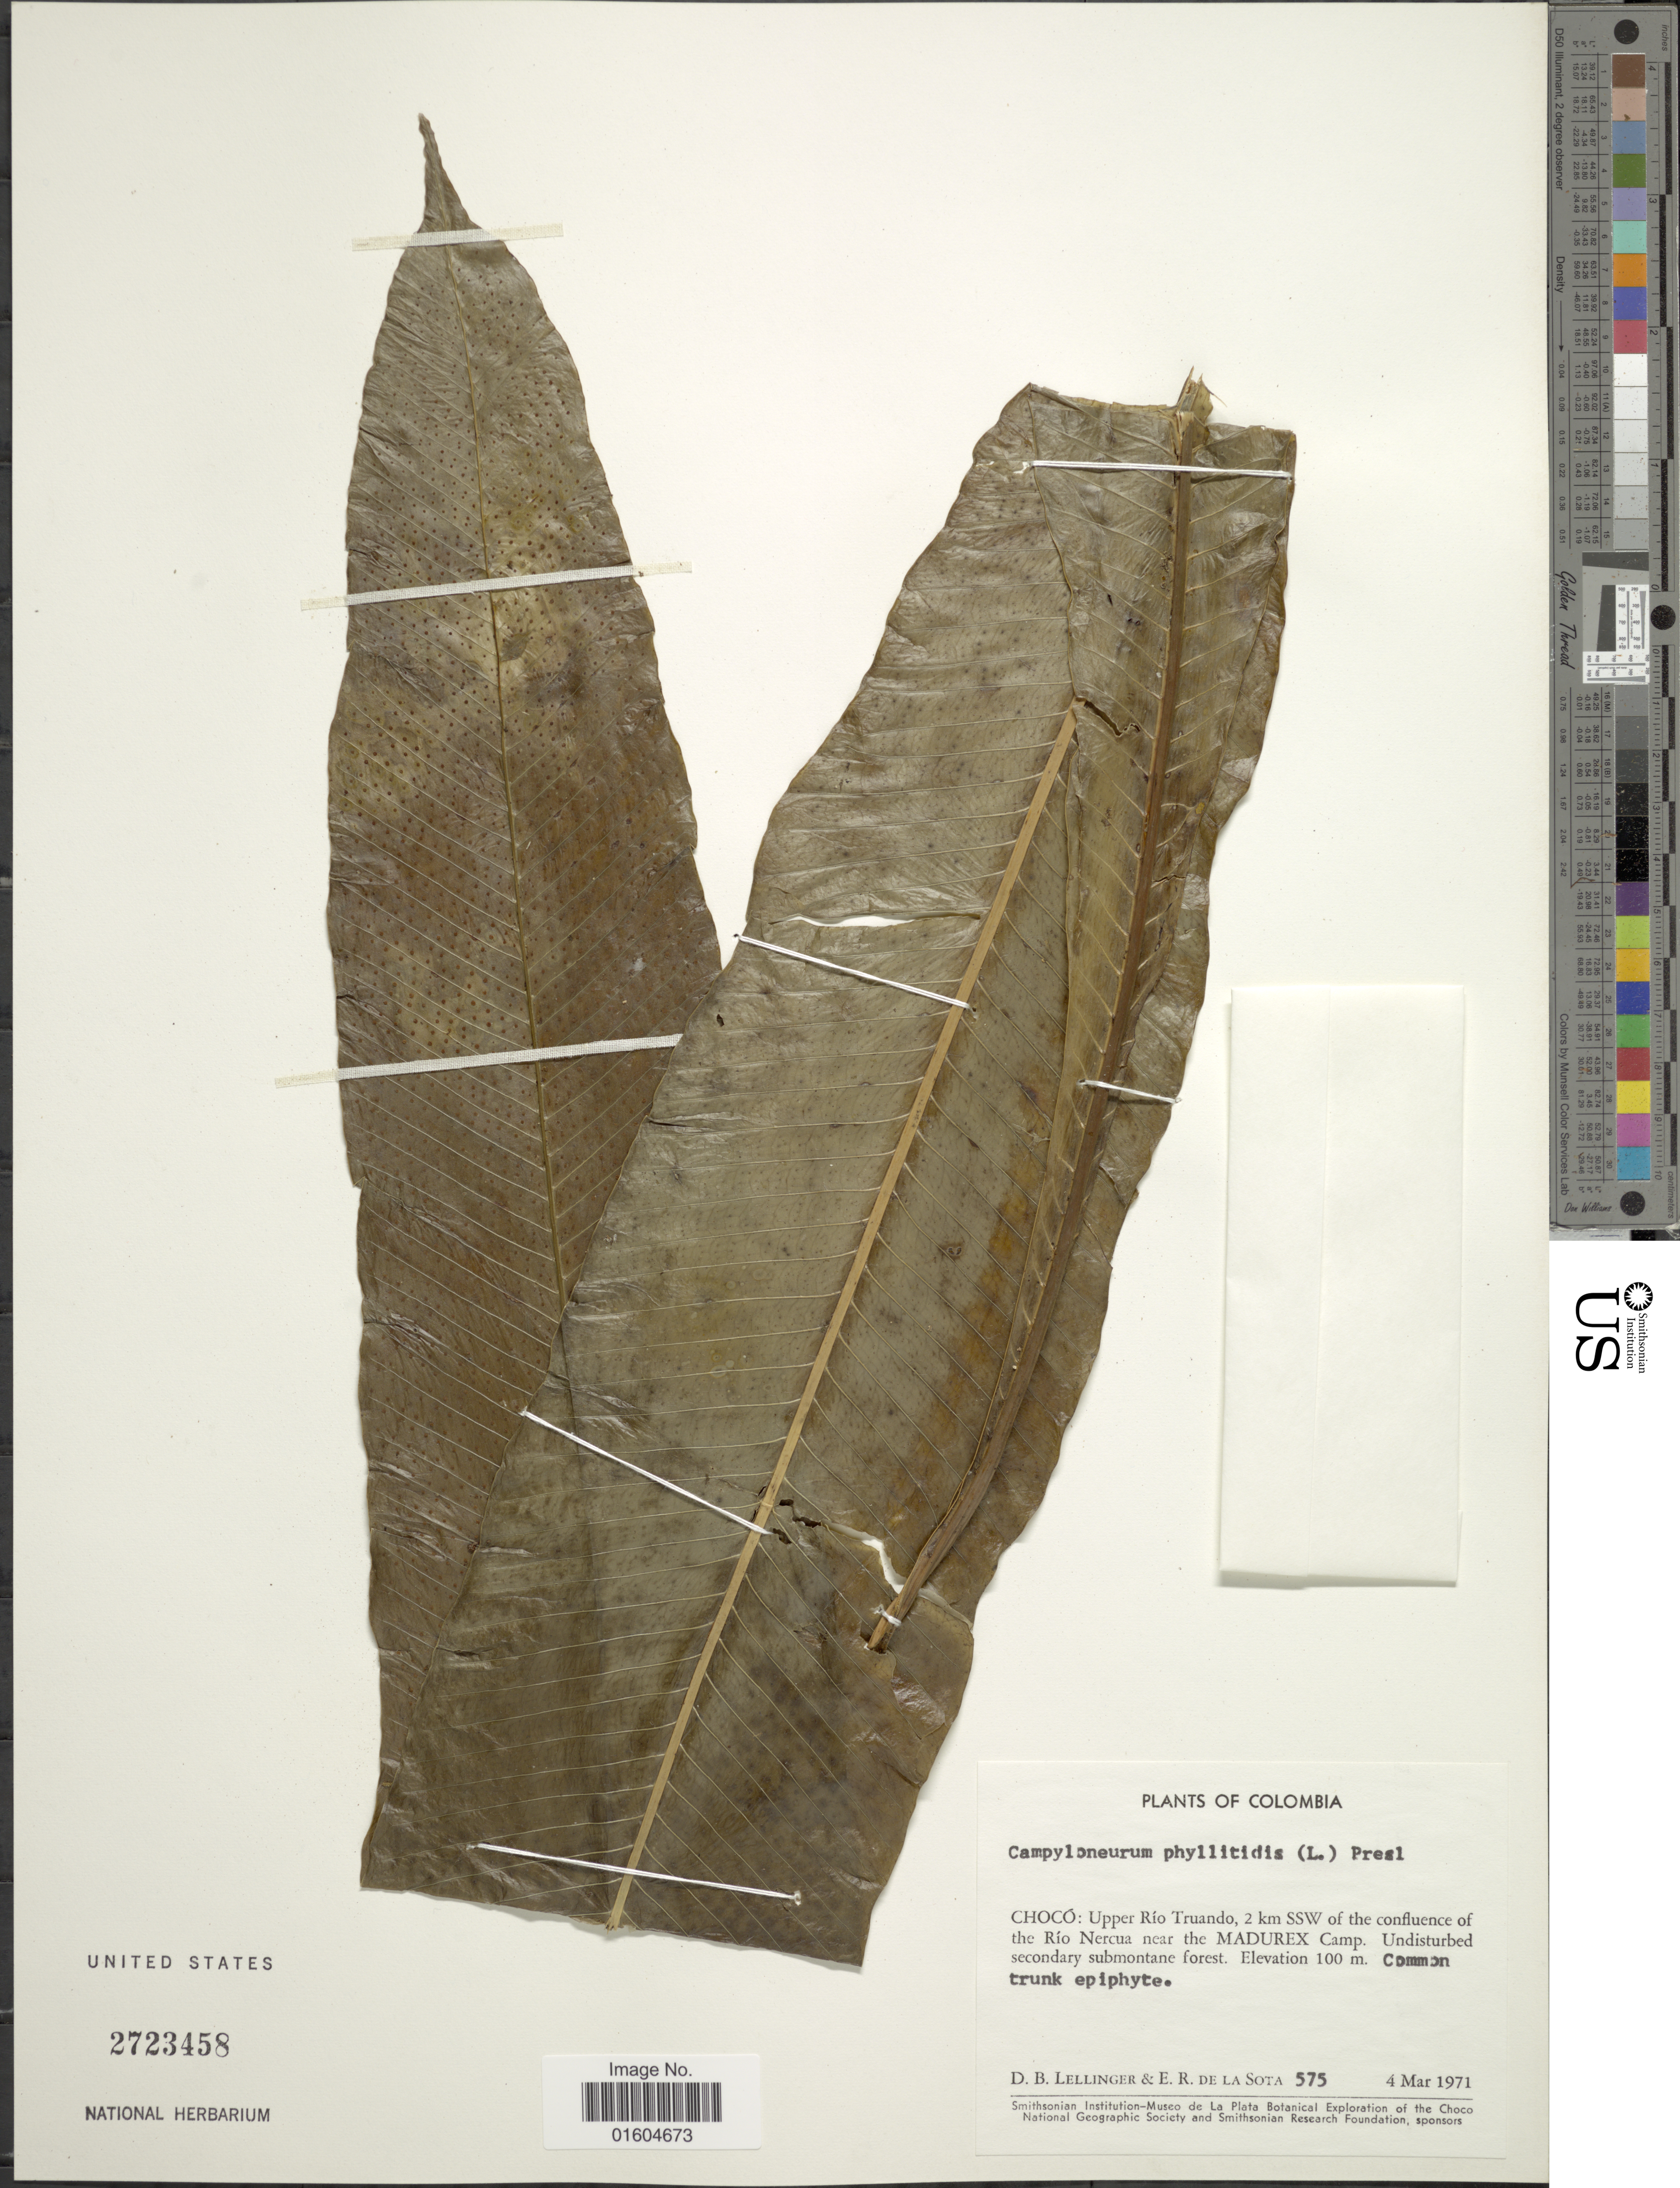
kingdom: Plantae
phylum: Tracheophyta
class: Polypodiopsida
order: Polypodiales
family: Polypodiaceae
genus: Campyloneurum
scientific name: Campyloneurum phyllitidis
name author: (L.) C. Presl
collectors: D. B. Lellinger & E. R. de la Sota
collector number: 575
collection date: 1971-03-04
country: Colombia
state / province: Chocó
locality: Colombia. Choco: Upper Rio Truando, 2 km SSW of the confluence of the Rio Nercua near the Madurex Camp. Undisturbed secondary submontane forest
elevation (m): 100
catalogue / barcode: US 2723458